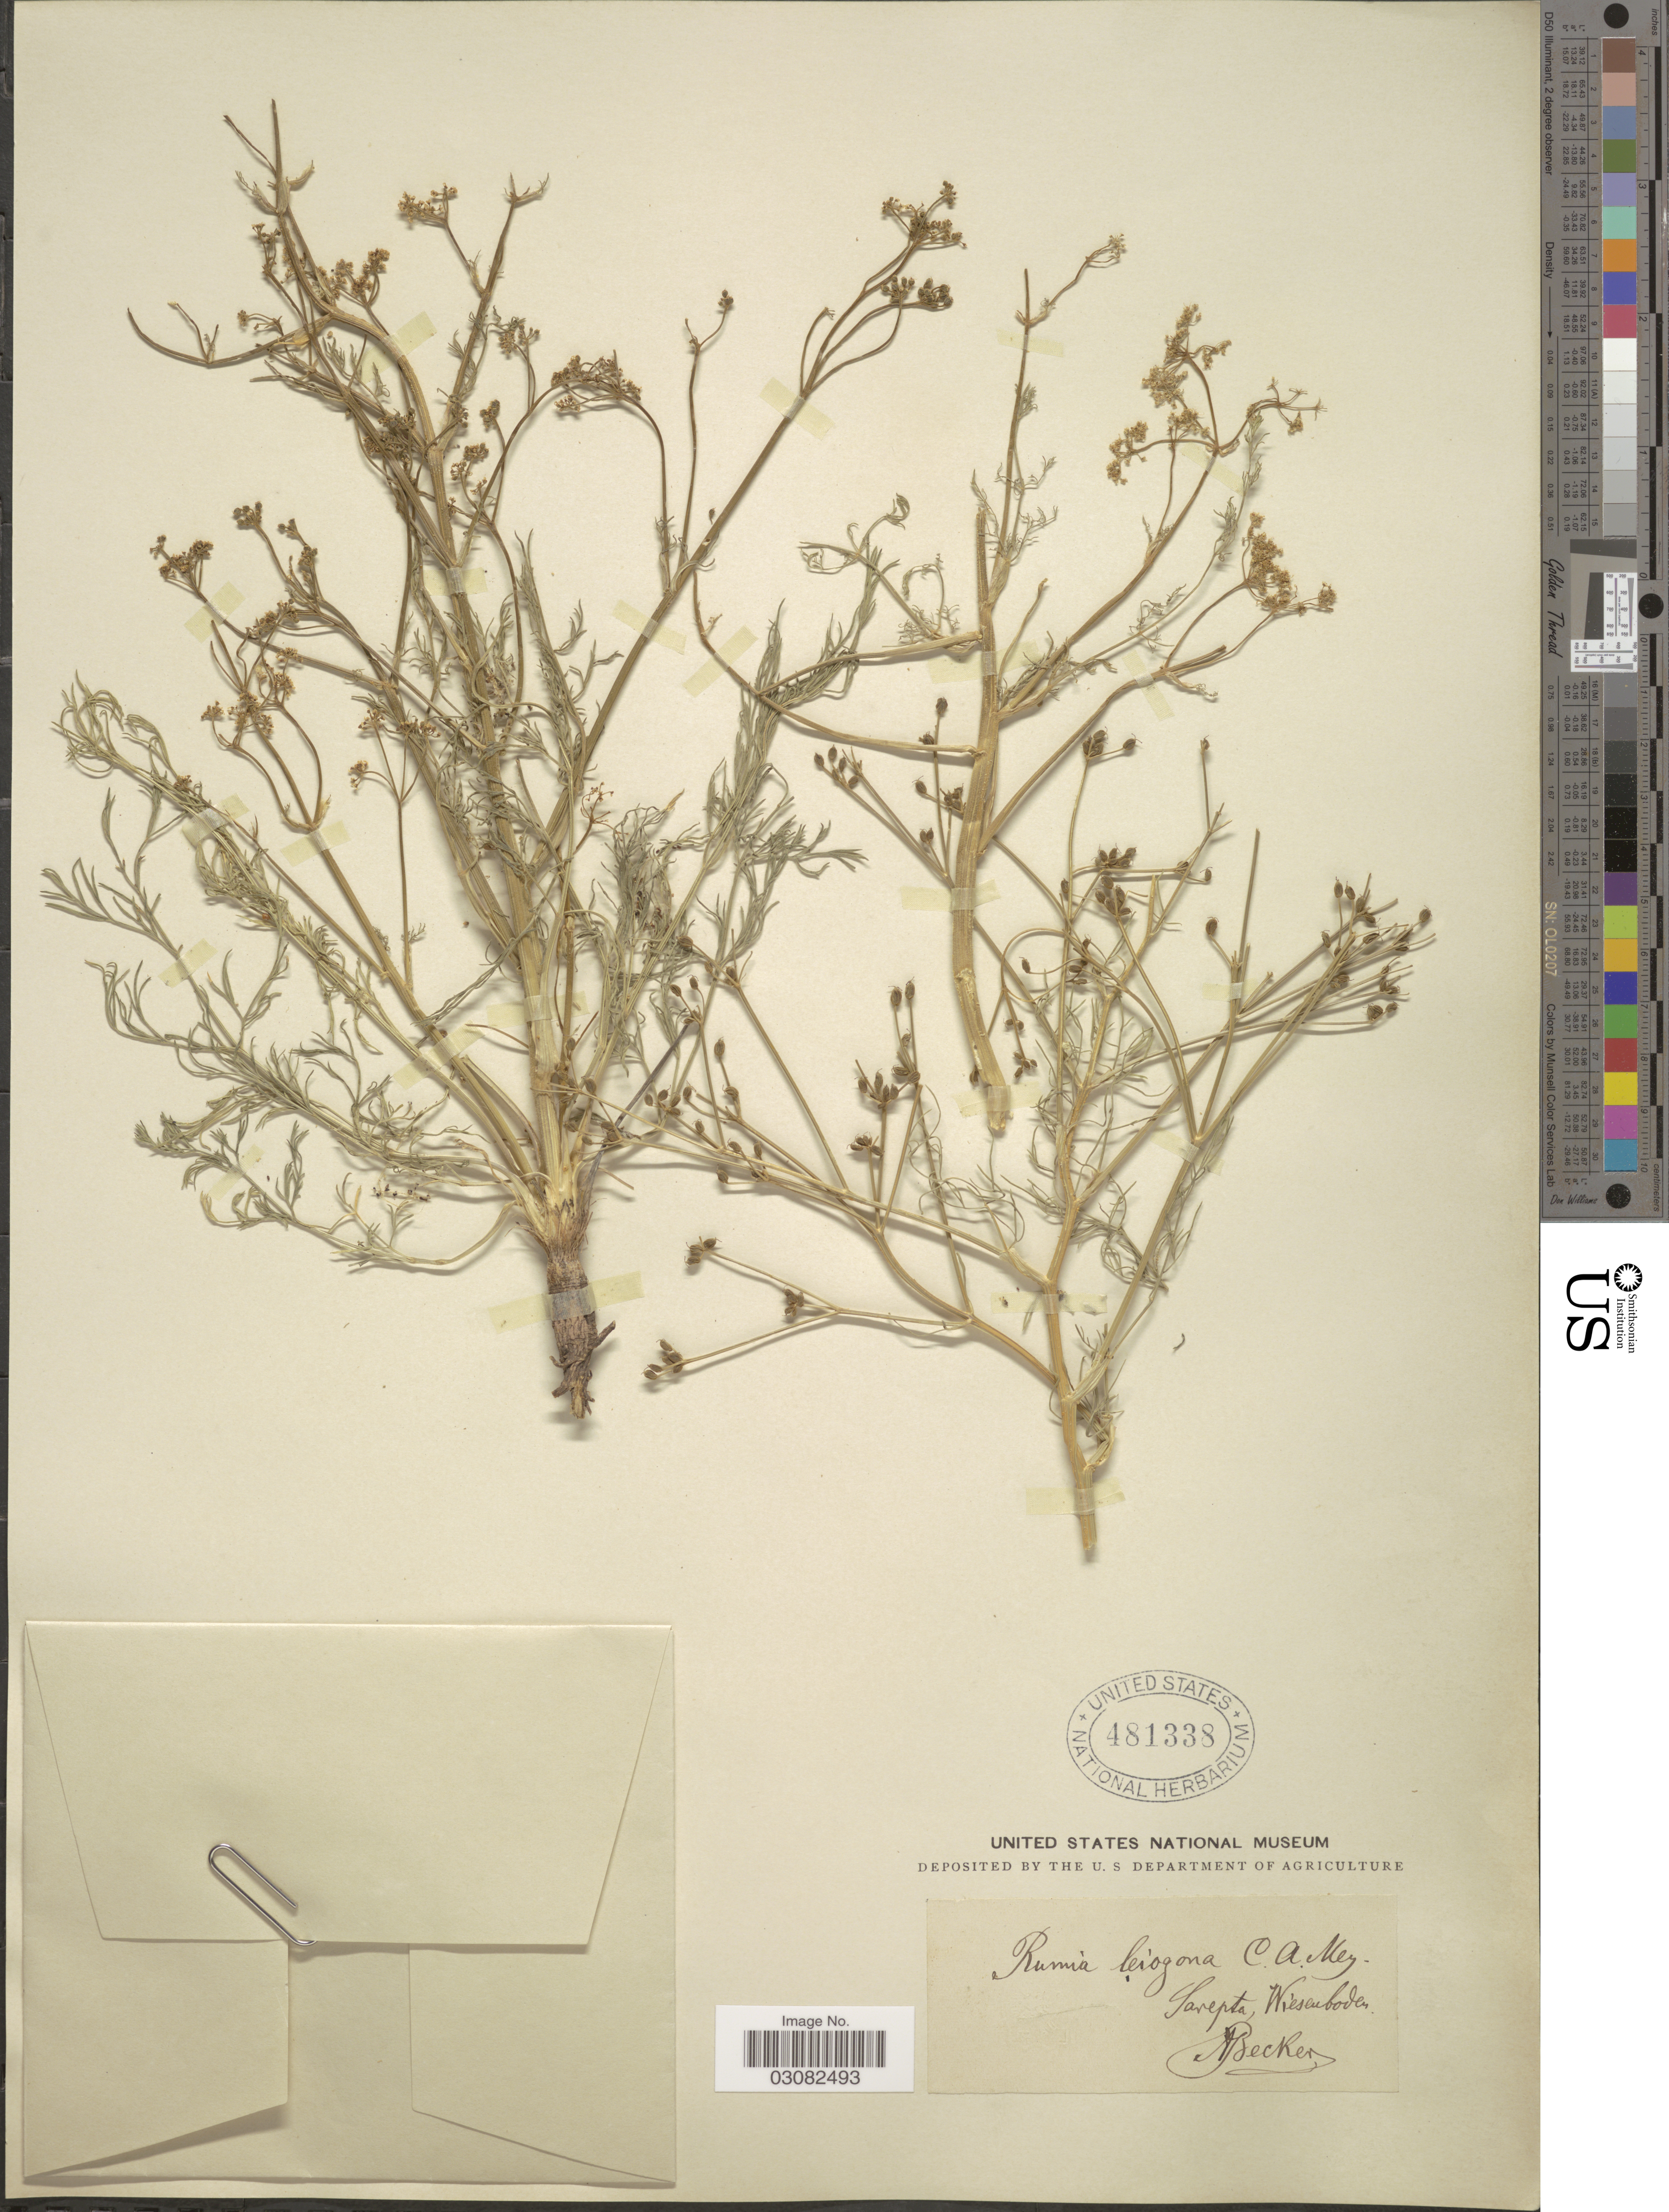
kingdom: Plantae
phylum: Tracheophyta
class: Magnoliopsida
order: Apiales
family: Apiaceae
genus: Trinia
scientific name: Trinia leiogona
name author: B. Fedtsch.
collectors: A. Becker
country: Russian Federation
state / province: Volgograd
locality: Sarepta, Wiesenboden.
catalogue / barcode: US 481338